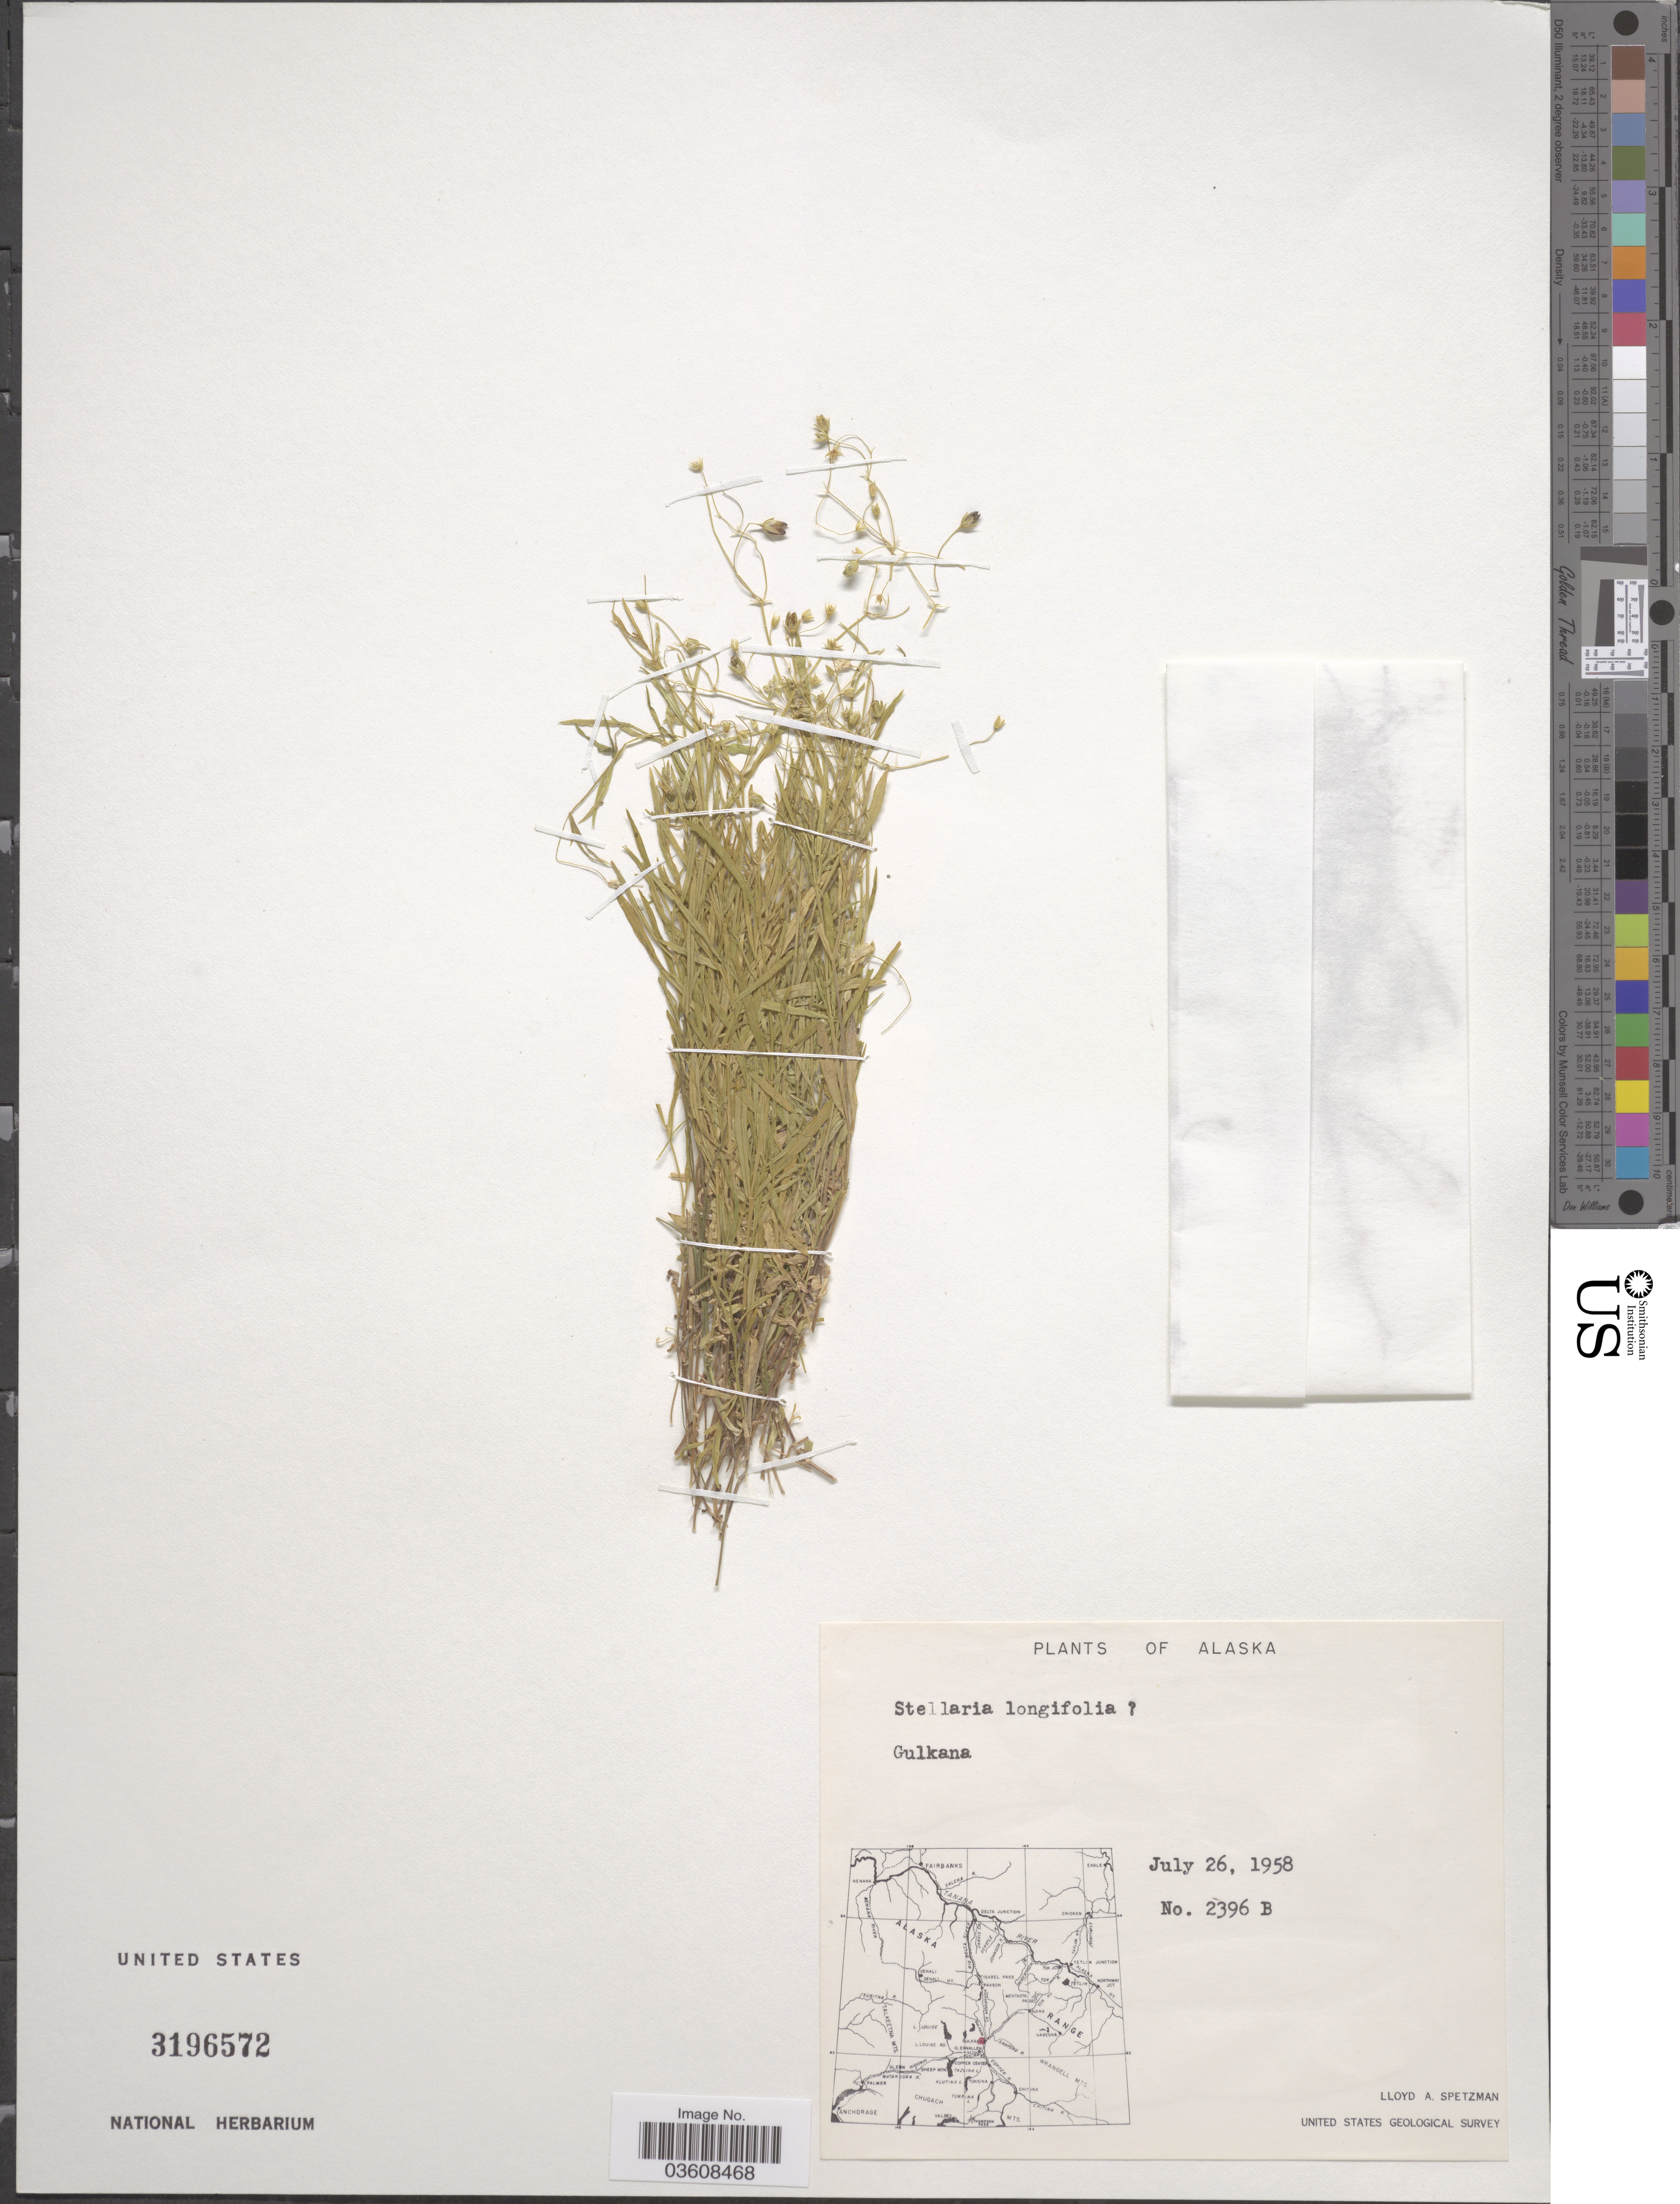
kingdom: Plantae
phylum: Tracheophyta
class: Magnoliopsida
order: Caryophyllales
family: Caryophyllaceae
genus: Stellaria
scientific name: Stellaria longifolia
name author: Muhl. ex Willd.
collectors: L. Spetzman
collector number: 2396 B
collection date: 1958-07-26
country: United States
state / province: Alaska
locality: Gulkana.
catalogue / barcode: US 3196572